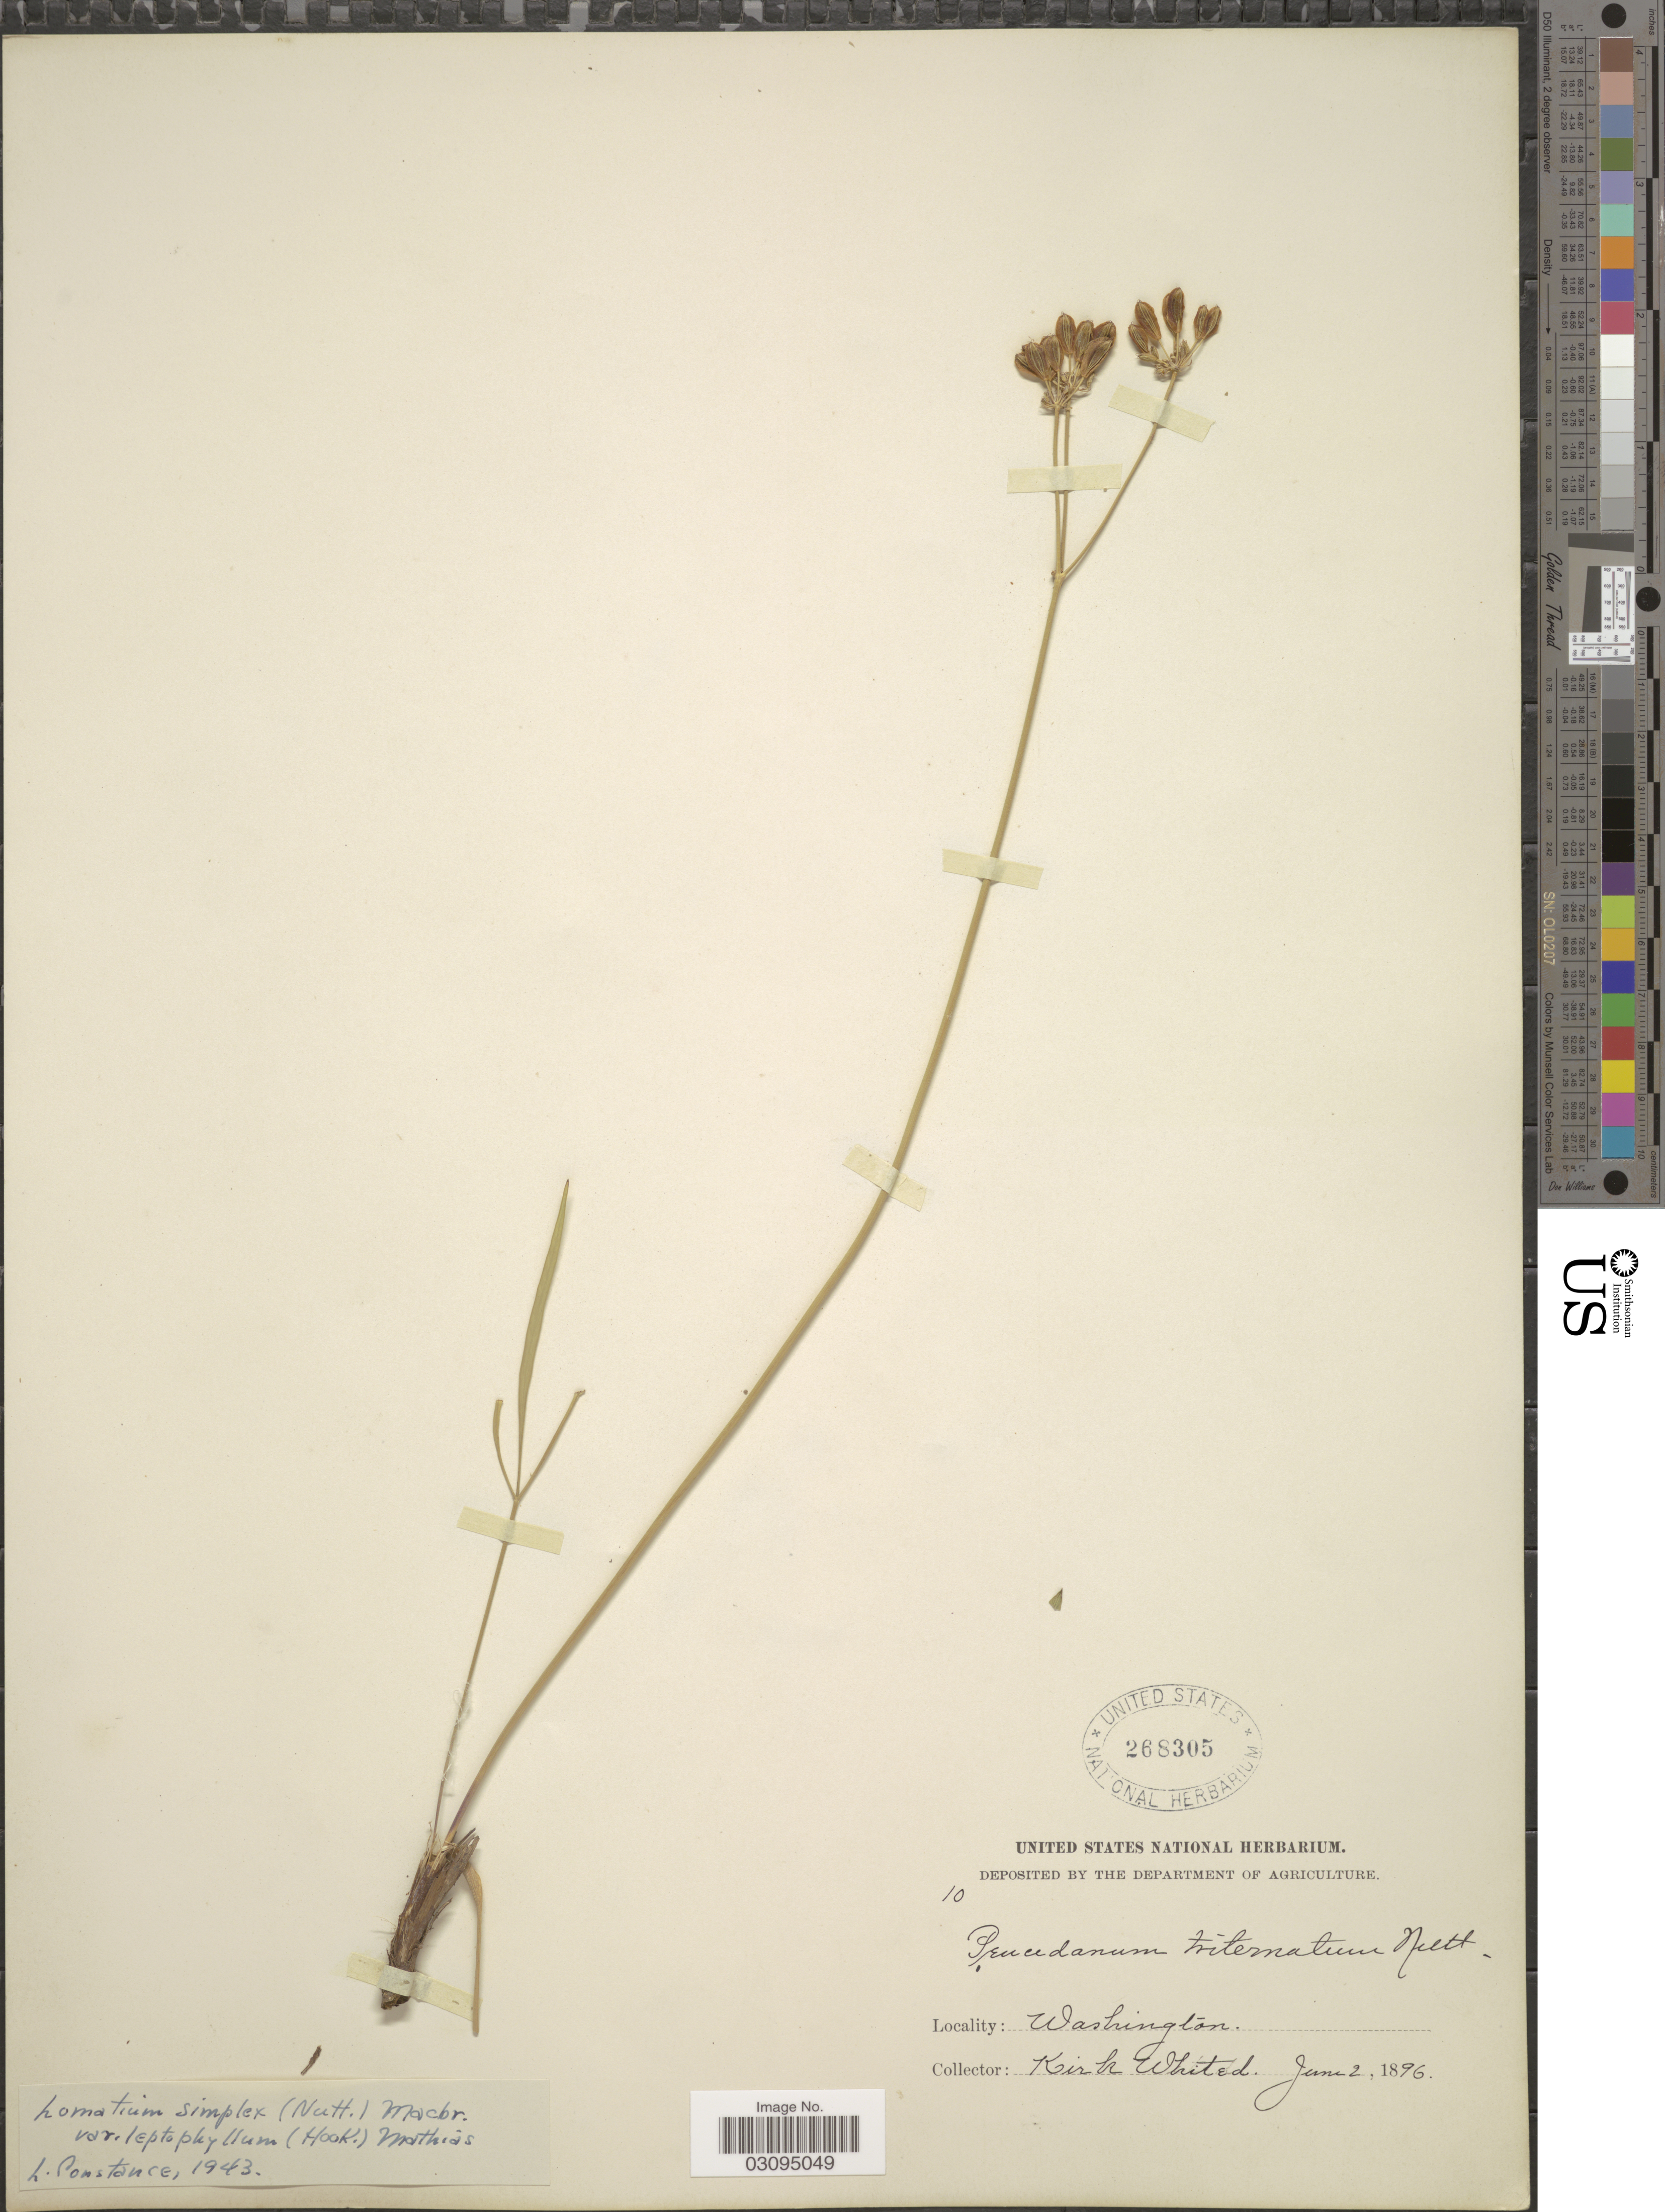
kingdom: Plantae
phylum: Tracheophyta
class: Magnoliopsida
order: Apiales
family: Apiaceae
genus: Lomatium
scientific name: Lomatium simplex var. leptophyllum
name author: (Hook.) Mathias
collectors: K. Whited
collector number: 10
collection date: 1896-06-02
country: United States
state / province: Washington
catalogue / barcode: US 268305